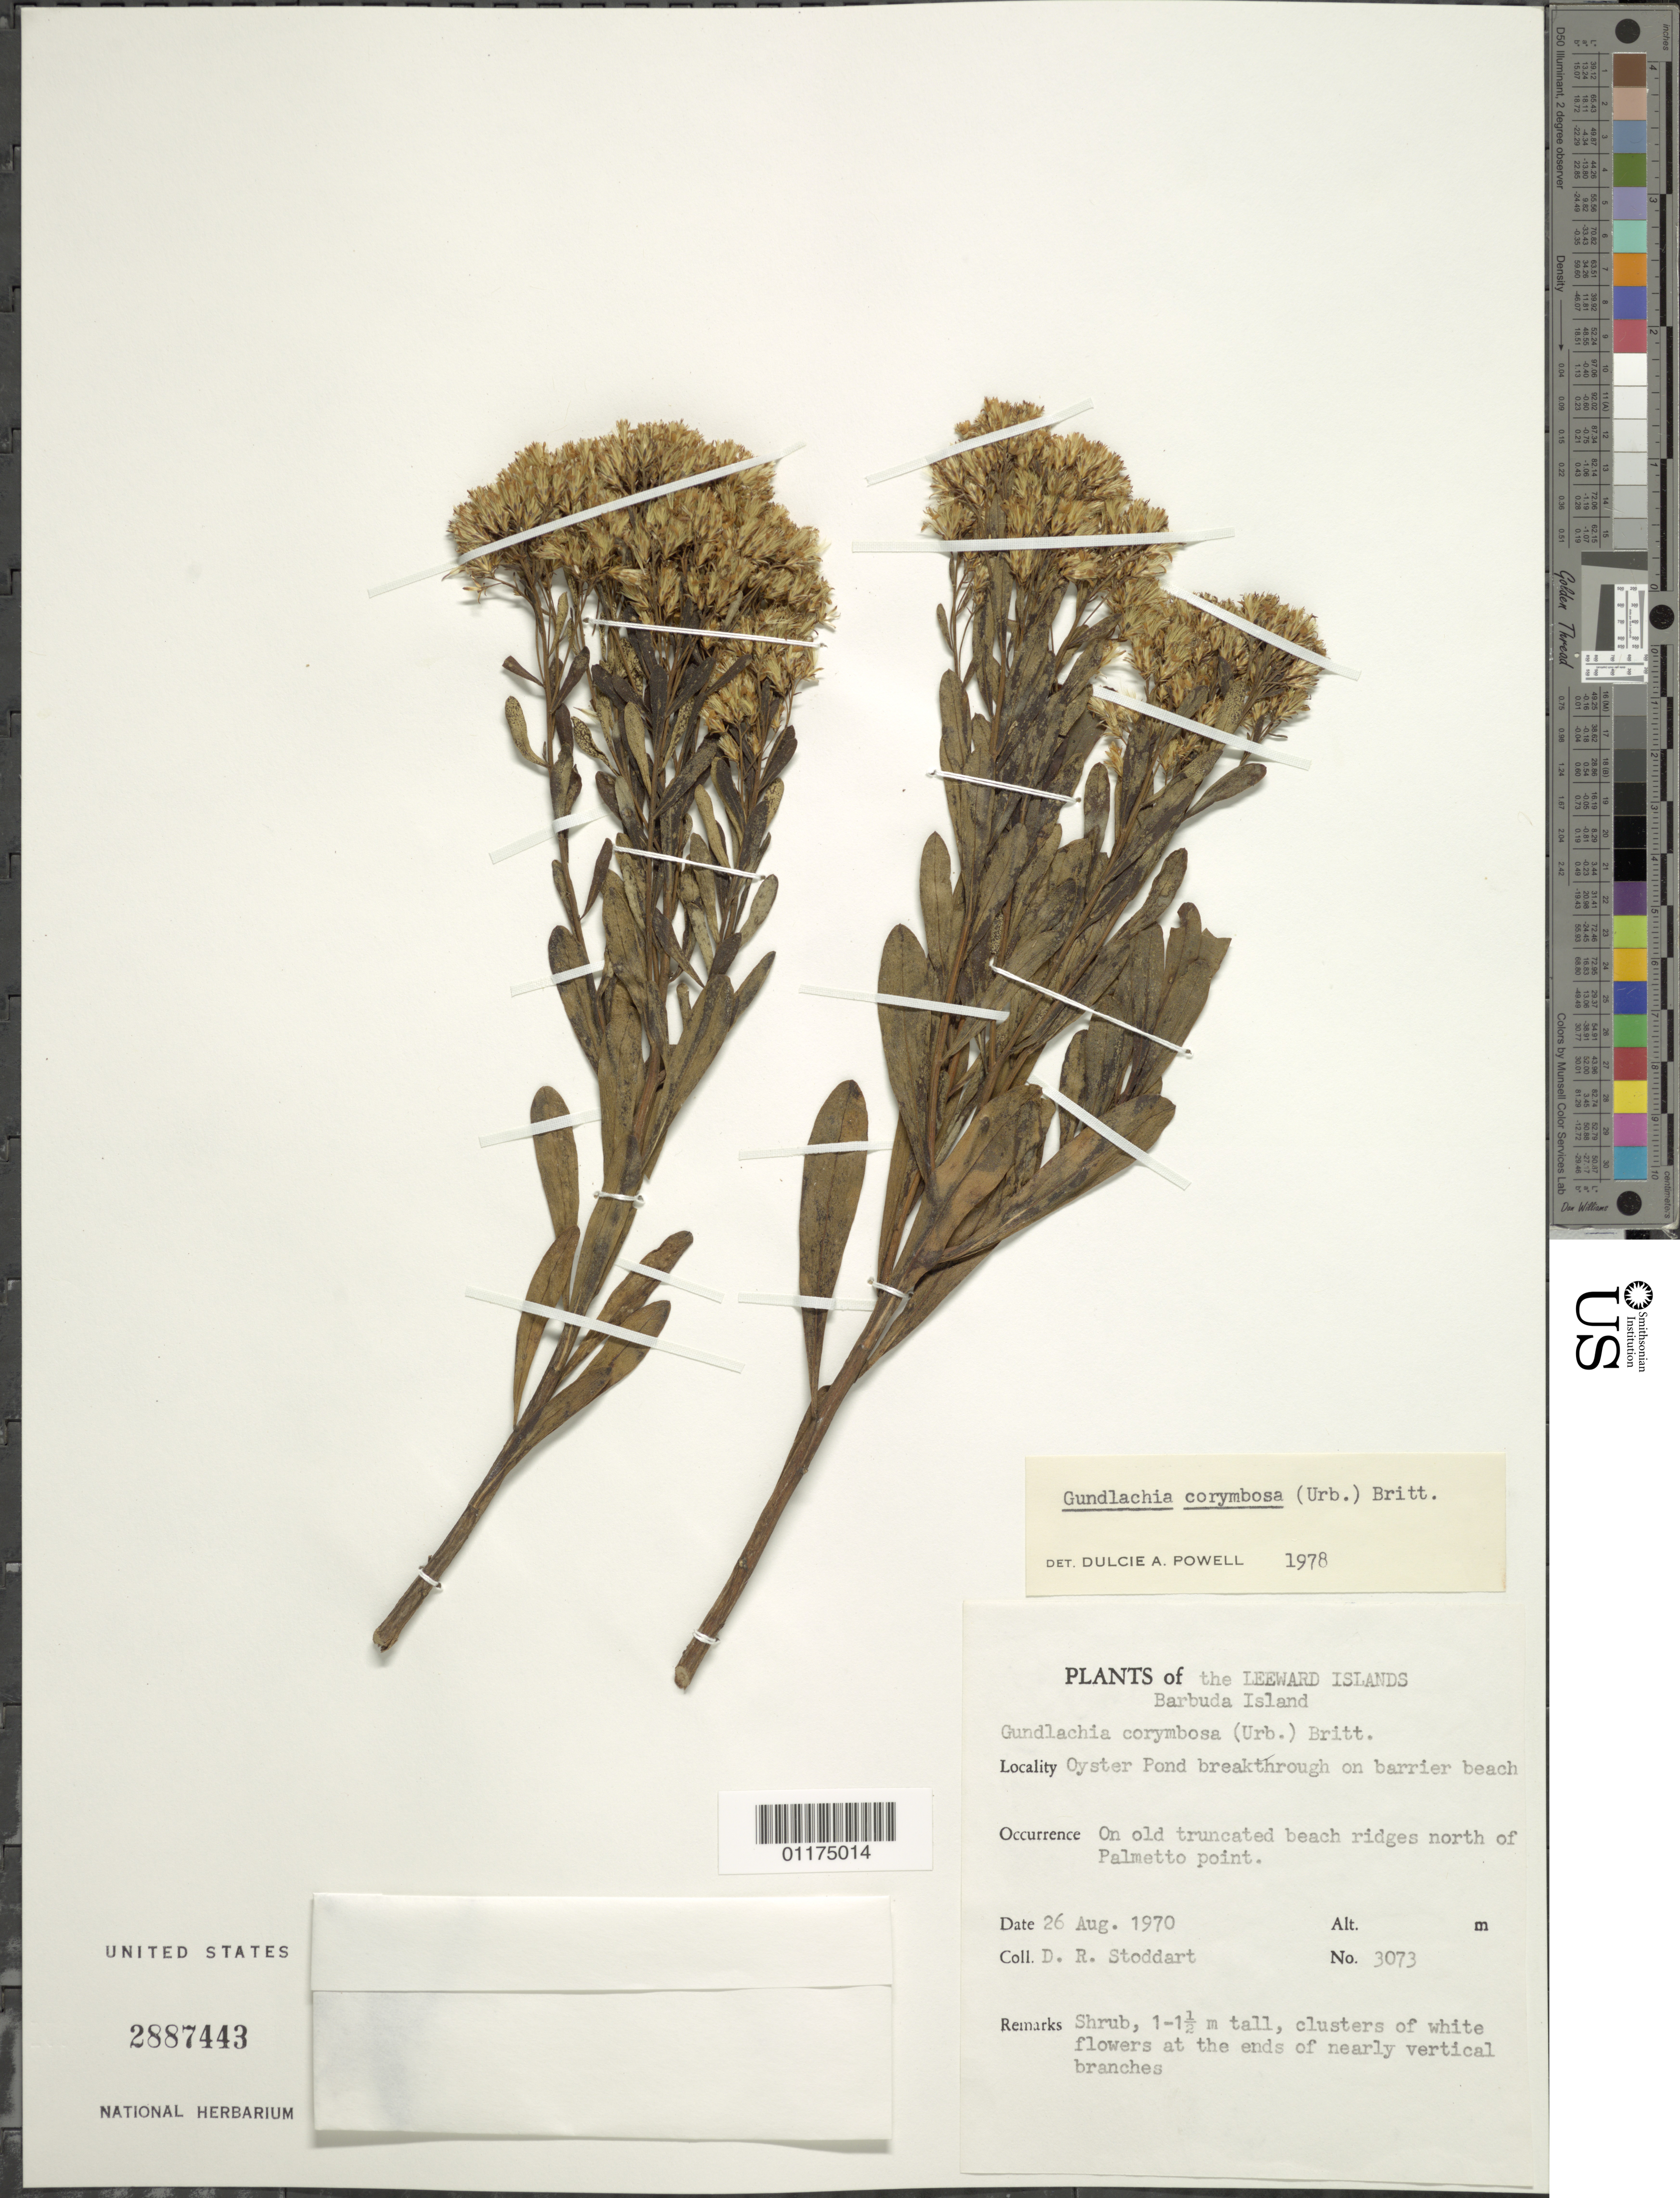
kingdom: Plantae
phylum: Tracheophyta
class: Magnoliopsida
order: Asterales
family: Asteraceae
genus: Gundlachia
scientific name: Gundlachia corymbosa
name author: (Urb.) Britton ex Bold.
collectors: D. R. Stoddart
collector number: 3073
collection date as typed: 26 Aug 1970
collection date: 1970-08-26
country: Antigua and Barbuda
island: Barbuda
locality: Oyster Pond breakthrough on barrier beach.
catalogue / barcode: US 2887443